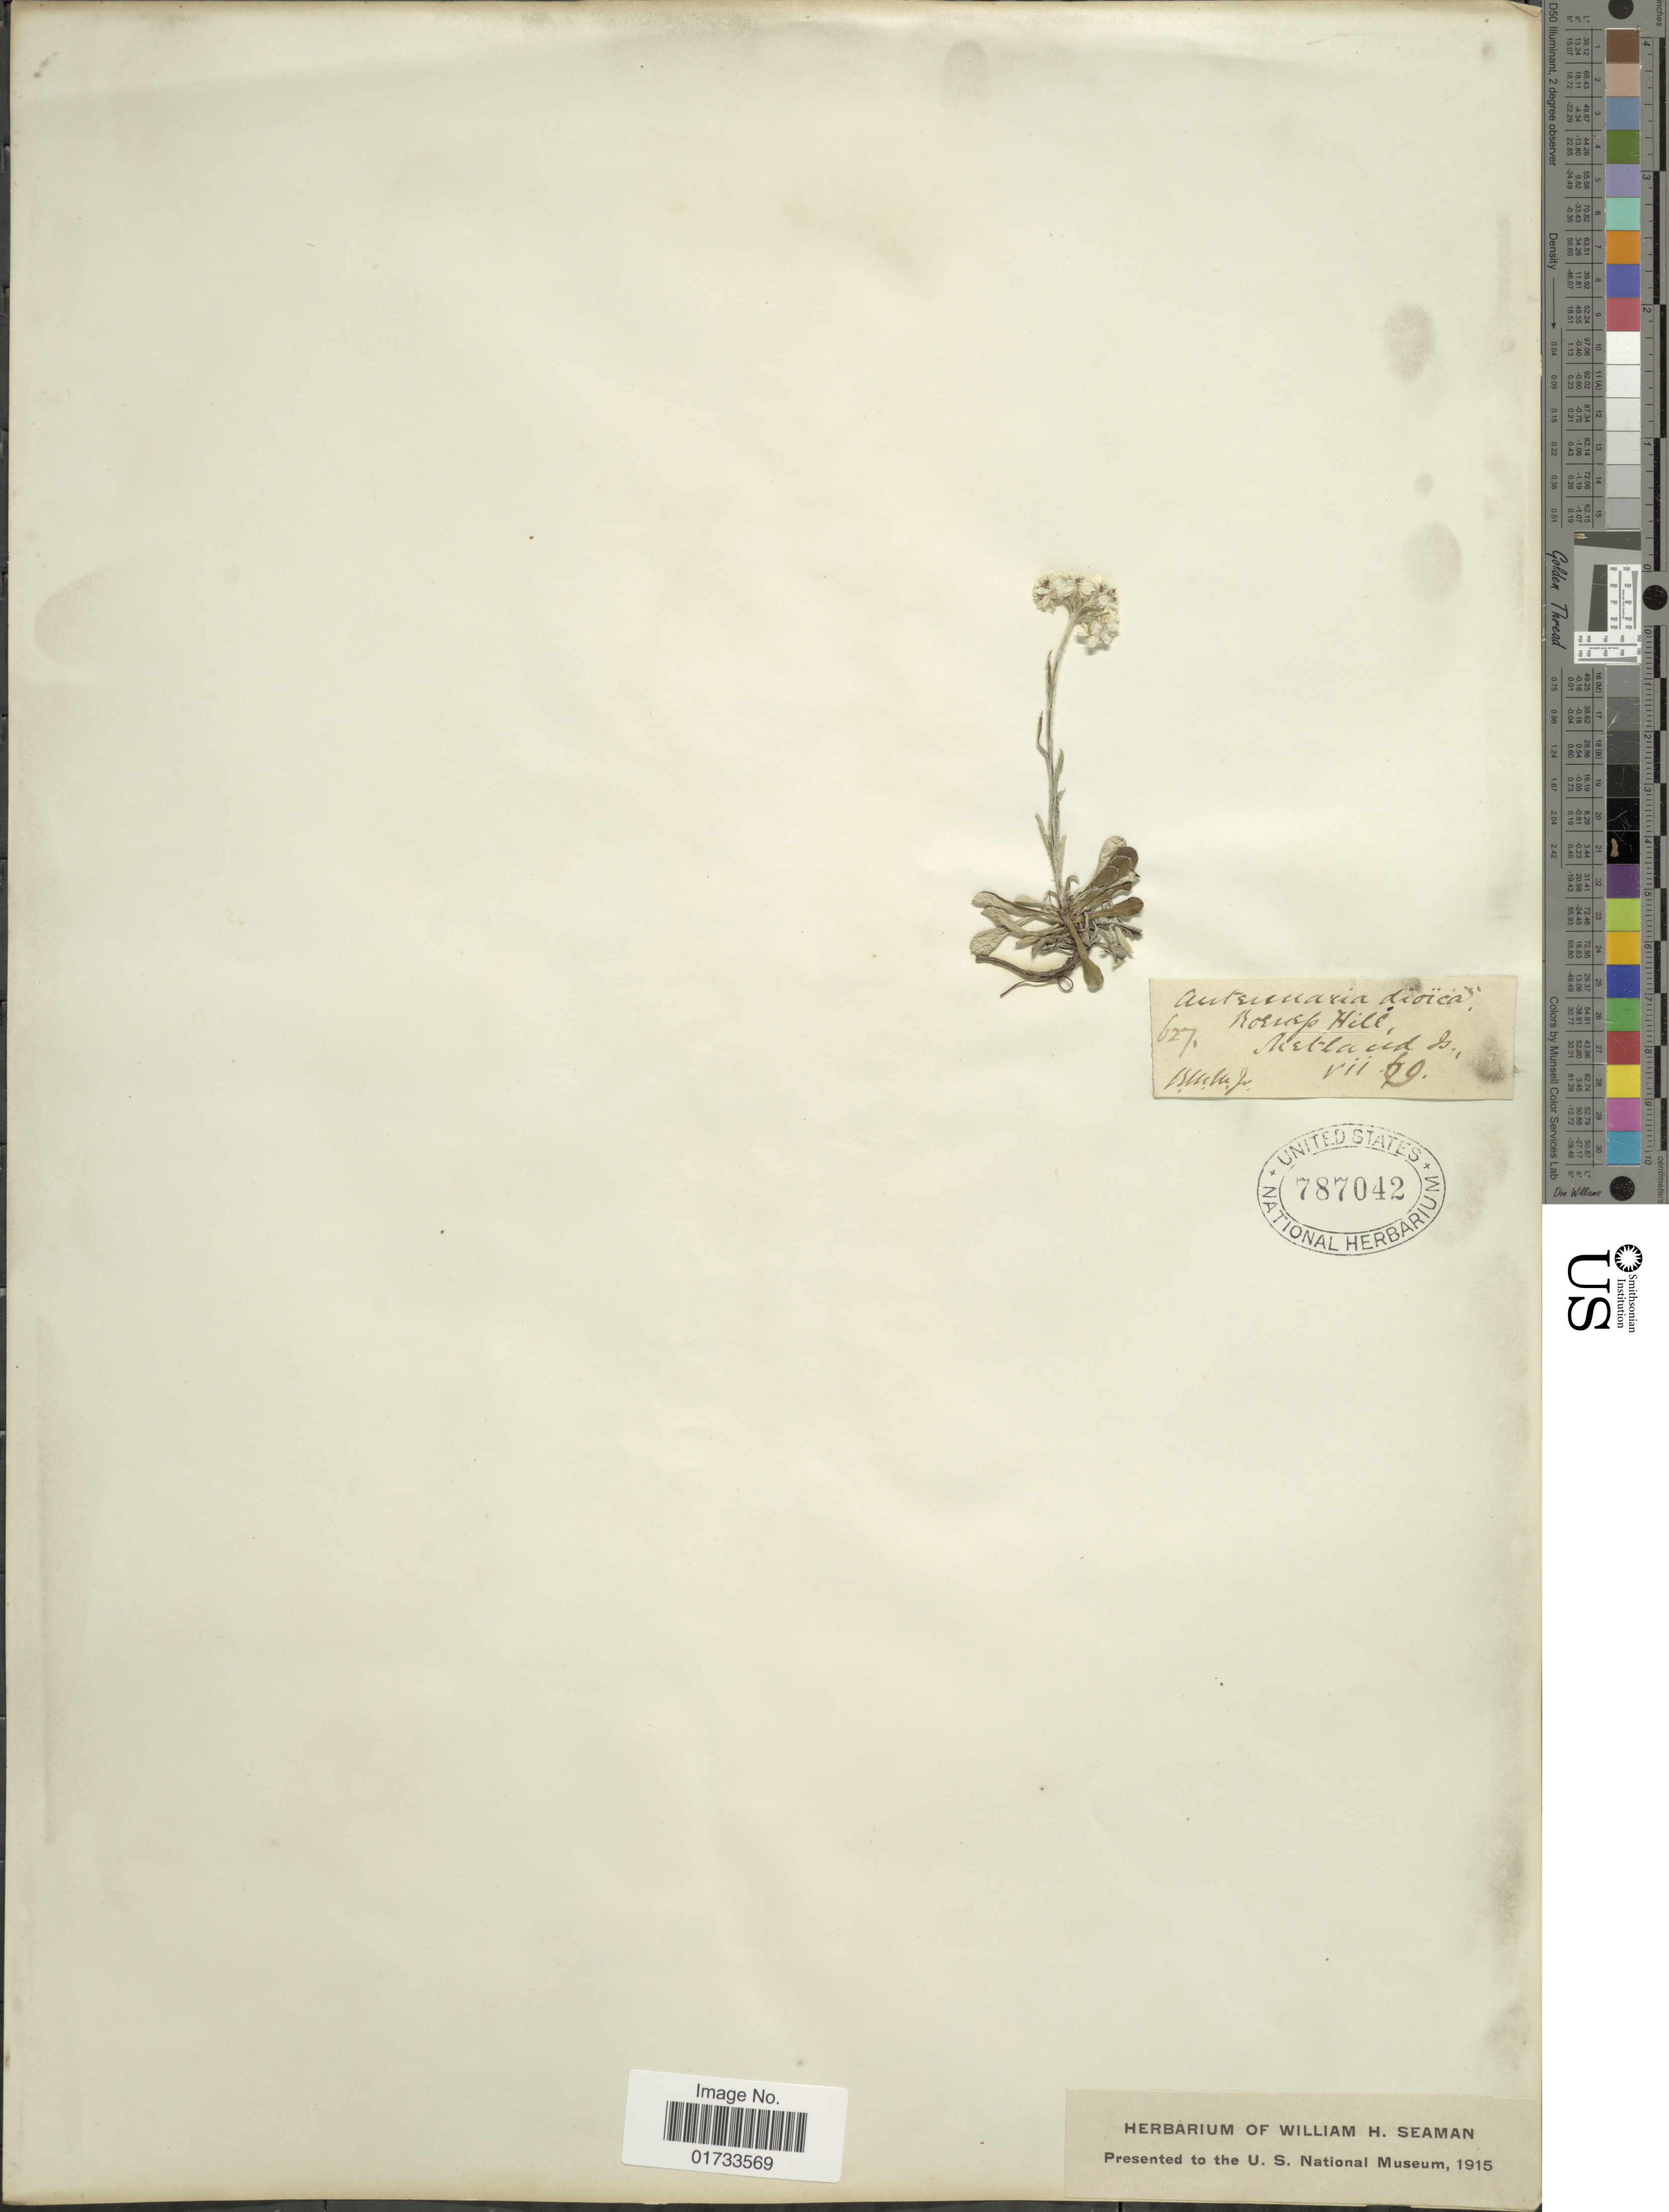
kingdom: Plantae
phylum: Tracheophyta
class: Magnoliopsida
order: Asterales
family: Asteraceae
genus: Antennaria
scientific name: Antennaria dioica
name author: (L.) Gaertn.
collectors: G. S. Miller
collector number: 627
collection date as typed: Transcribed d/m/y: /7/79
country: United Kingdom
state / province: Scotland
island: Shetland Is.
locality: Nooewep Hill, Metlacid Is.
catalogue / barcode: US 787042